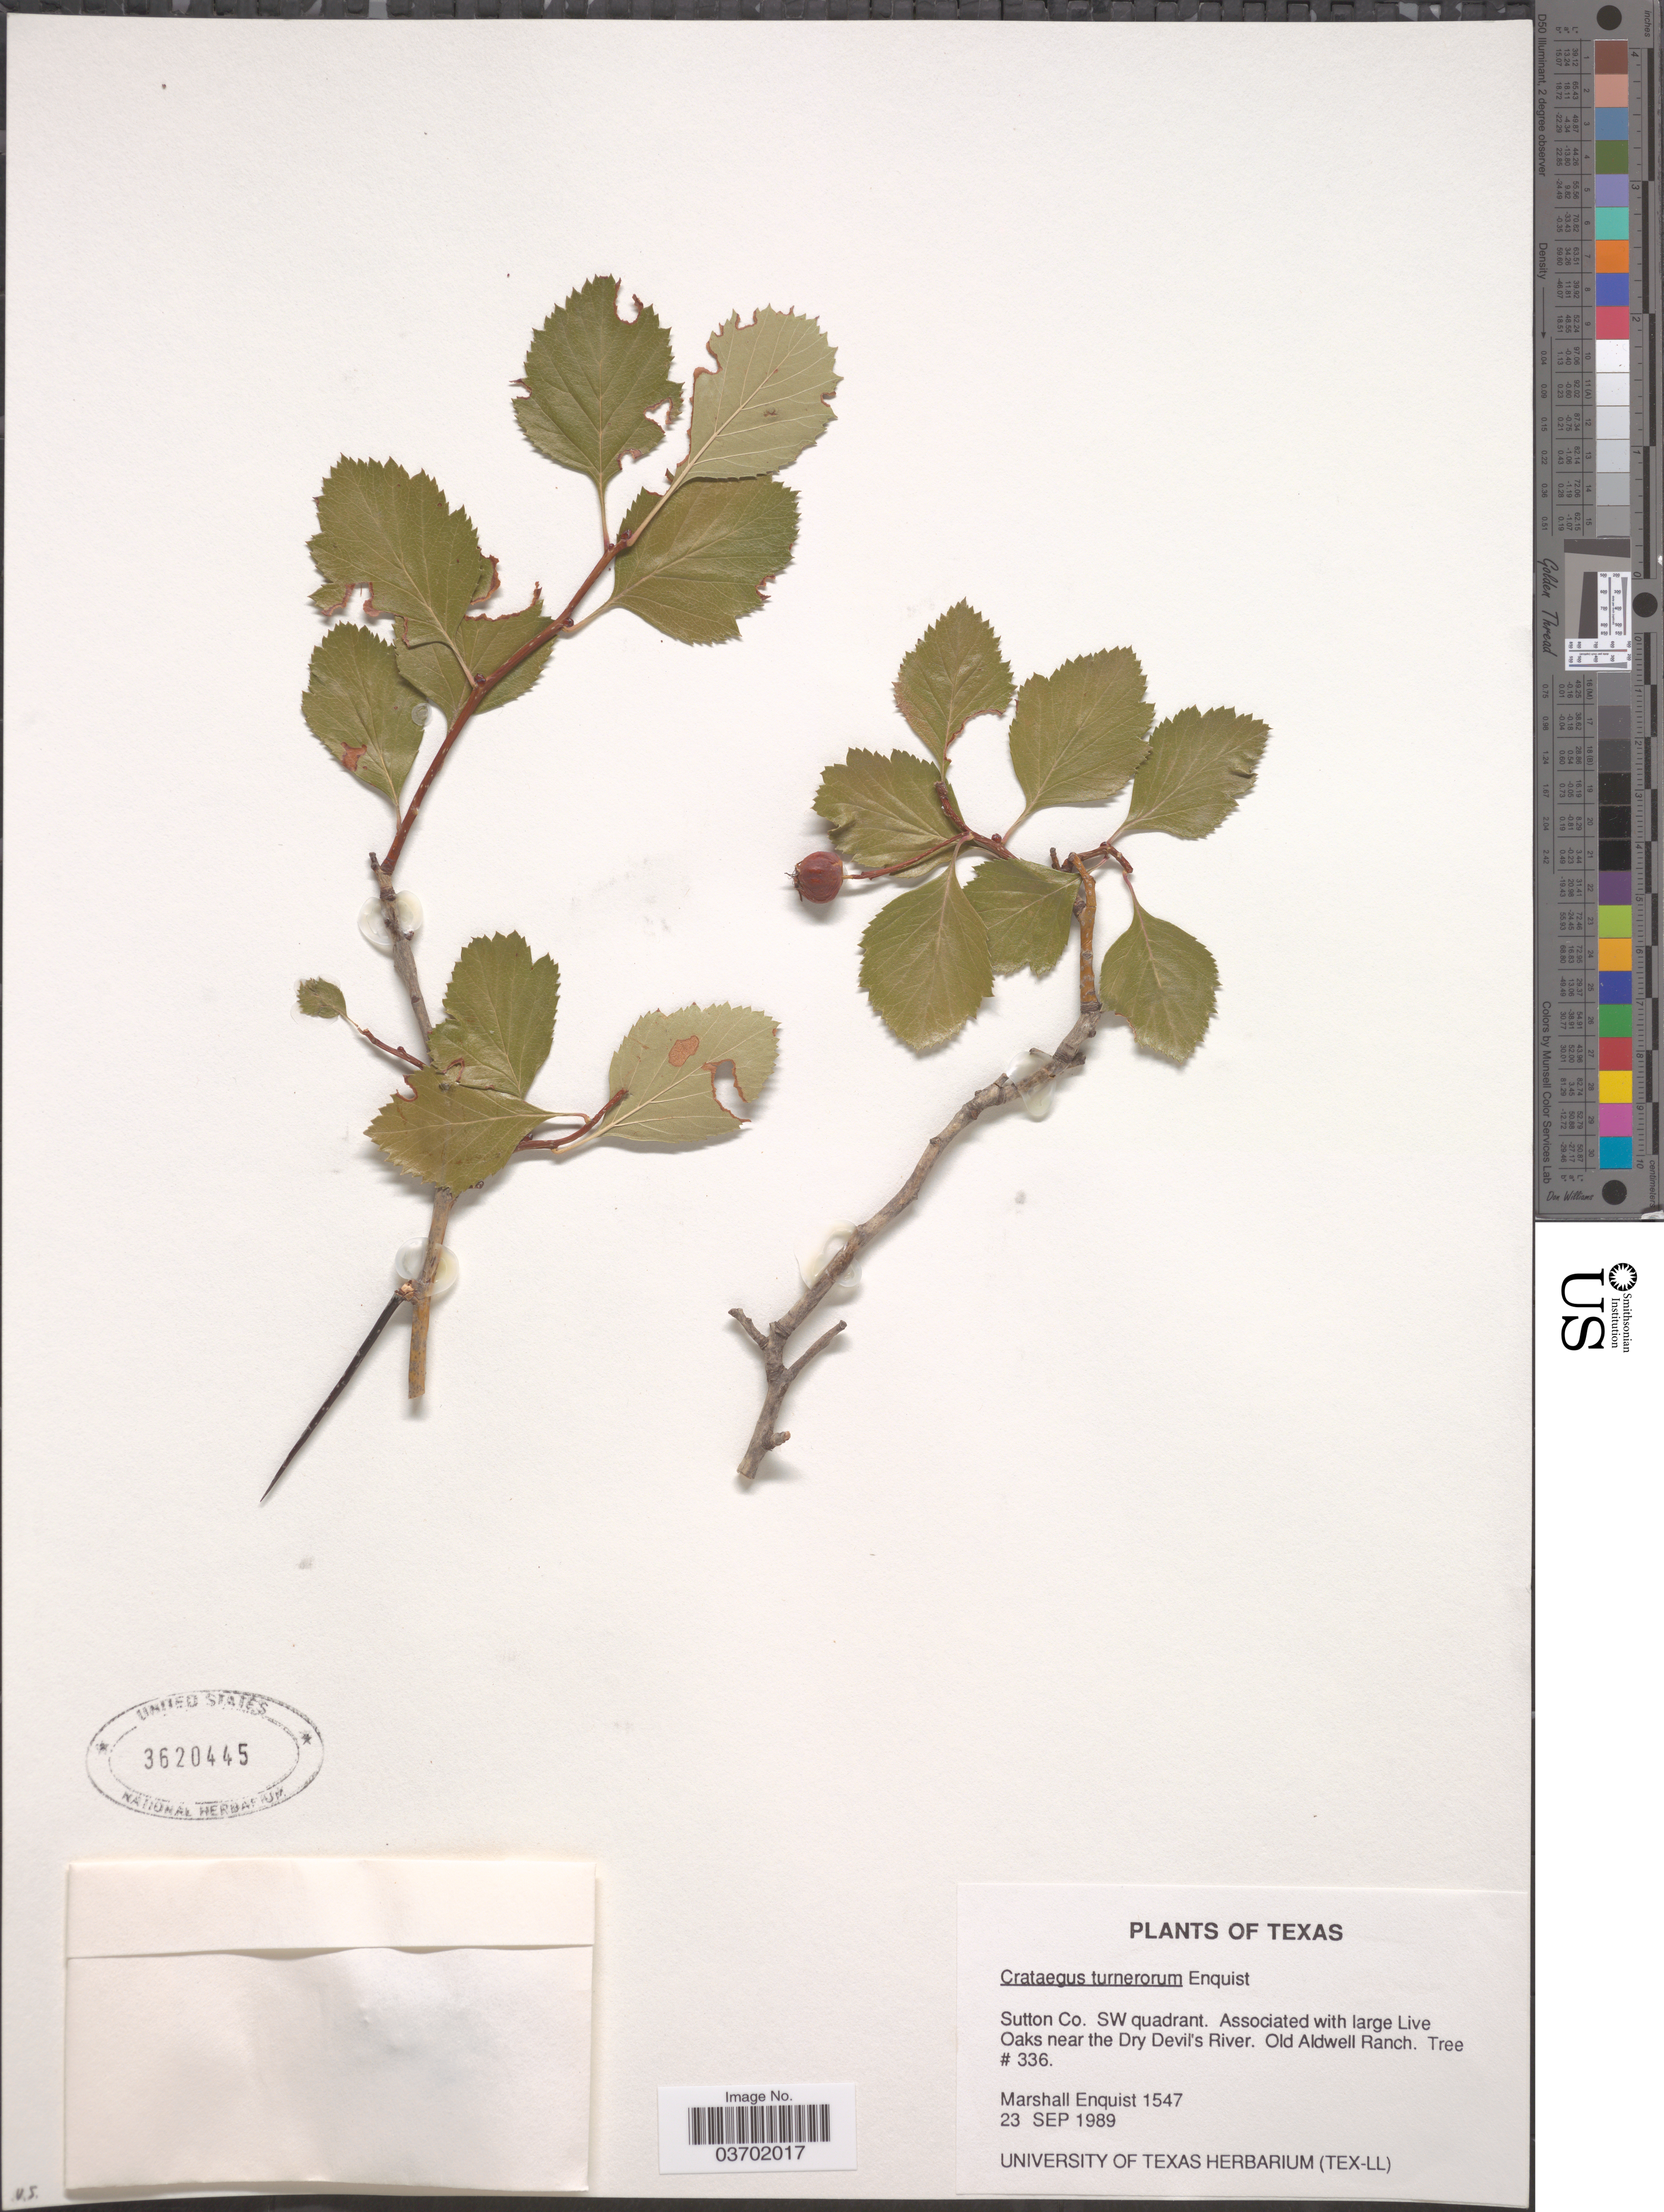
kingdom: Plantae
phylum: Tracheophyta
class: Magnoliopsida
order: Rosales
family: Rosaceae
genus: Crataegus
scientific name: Crataegus turnerorum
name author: Enquist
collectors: M. Enquist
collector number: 1547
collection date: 1989-09-23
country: United States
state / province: Texas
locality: Sutton Co. SW quadrant. Associated with large Live Oaks near the Dry Devil's River. Old Aldwell Ranch.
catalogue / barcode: US 3620445